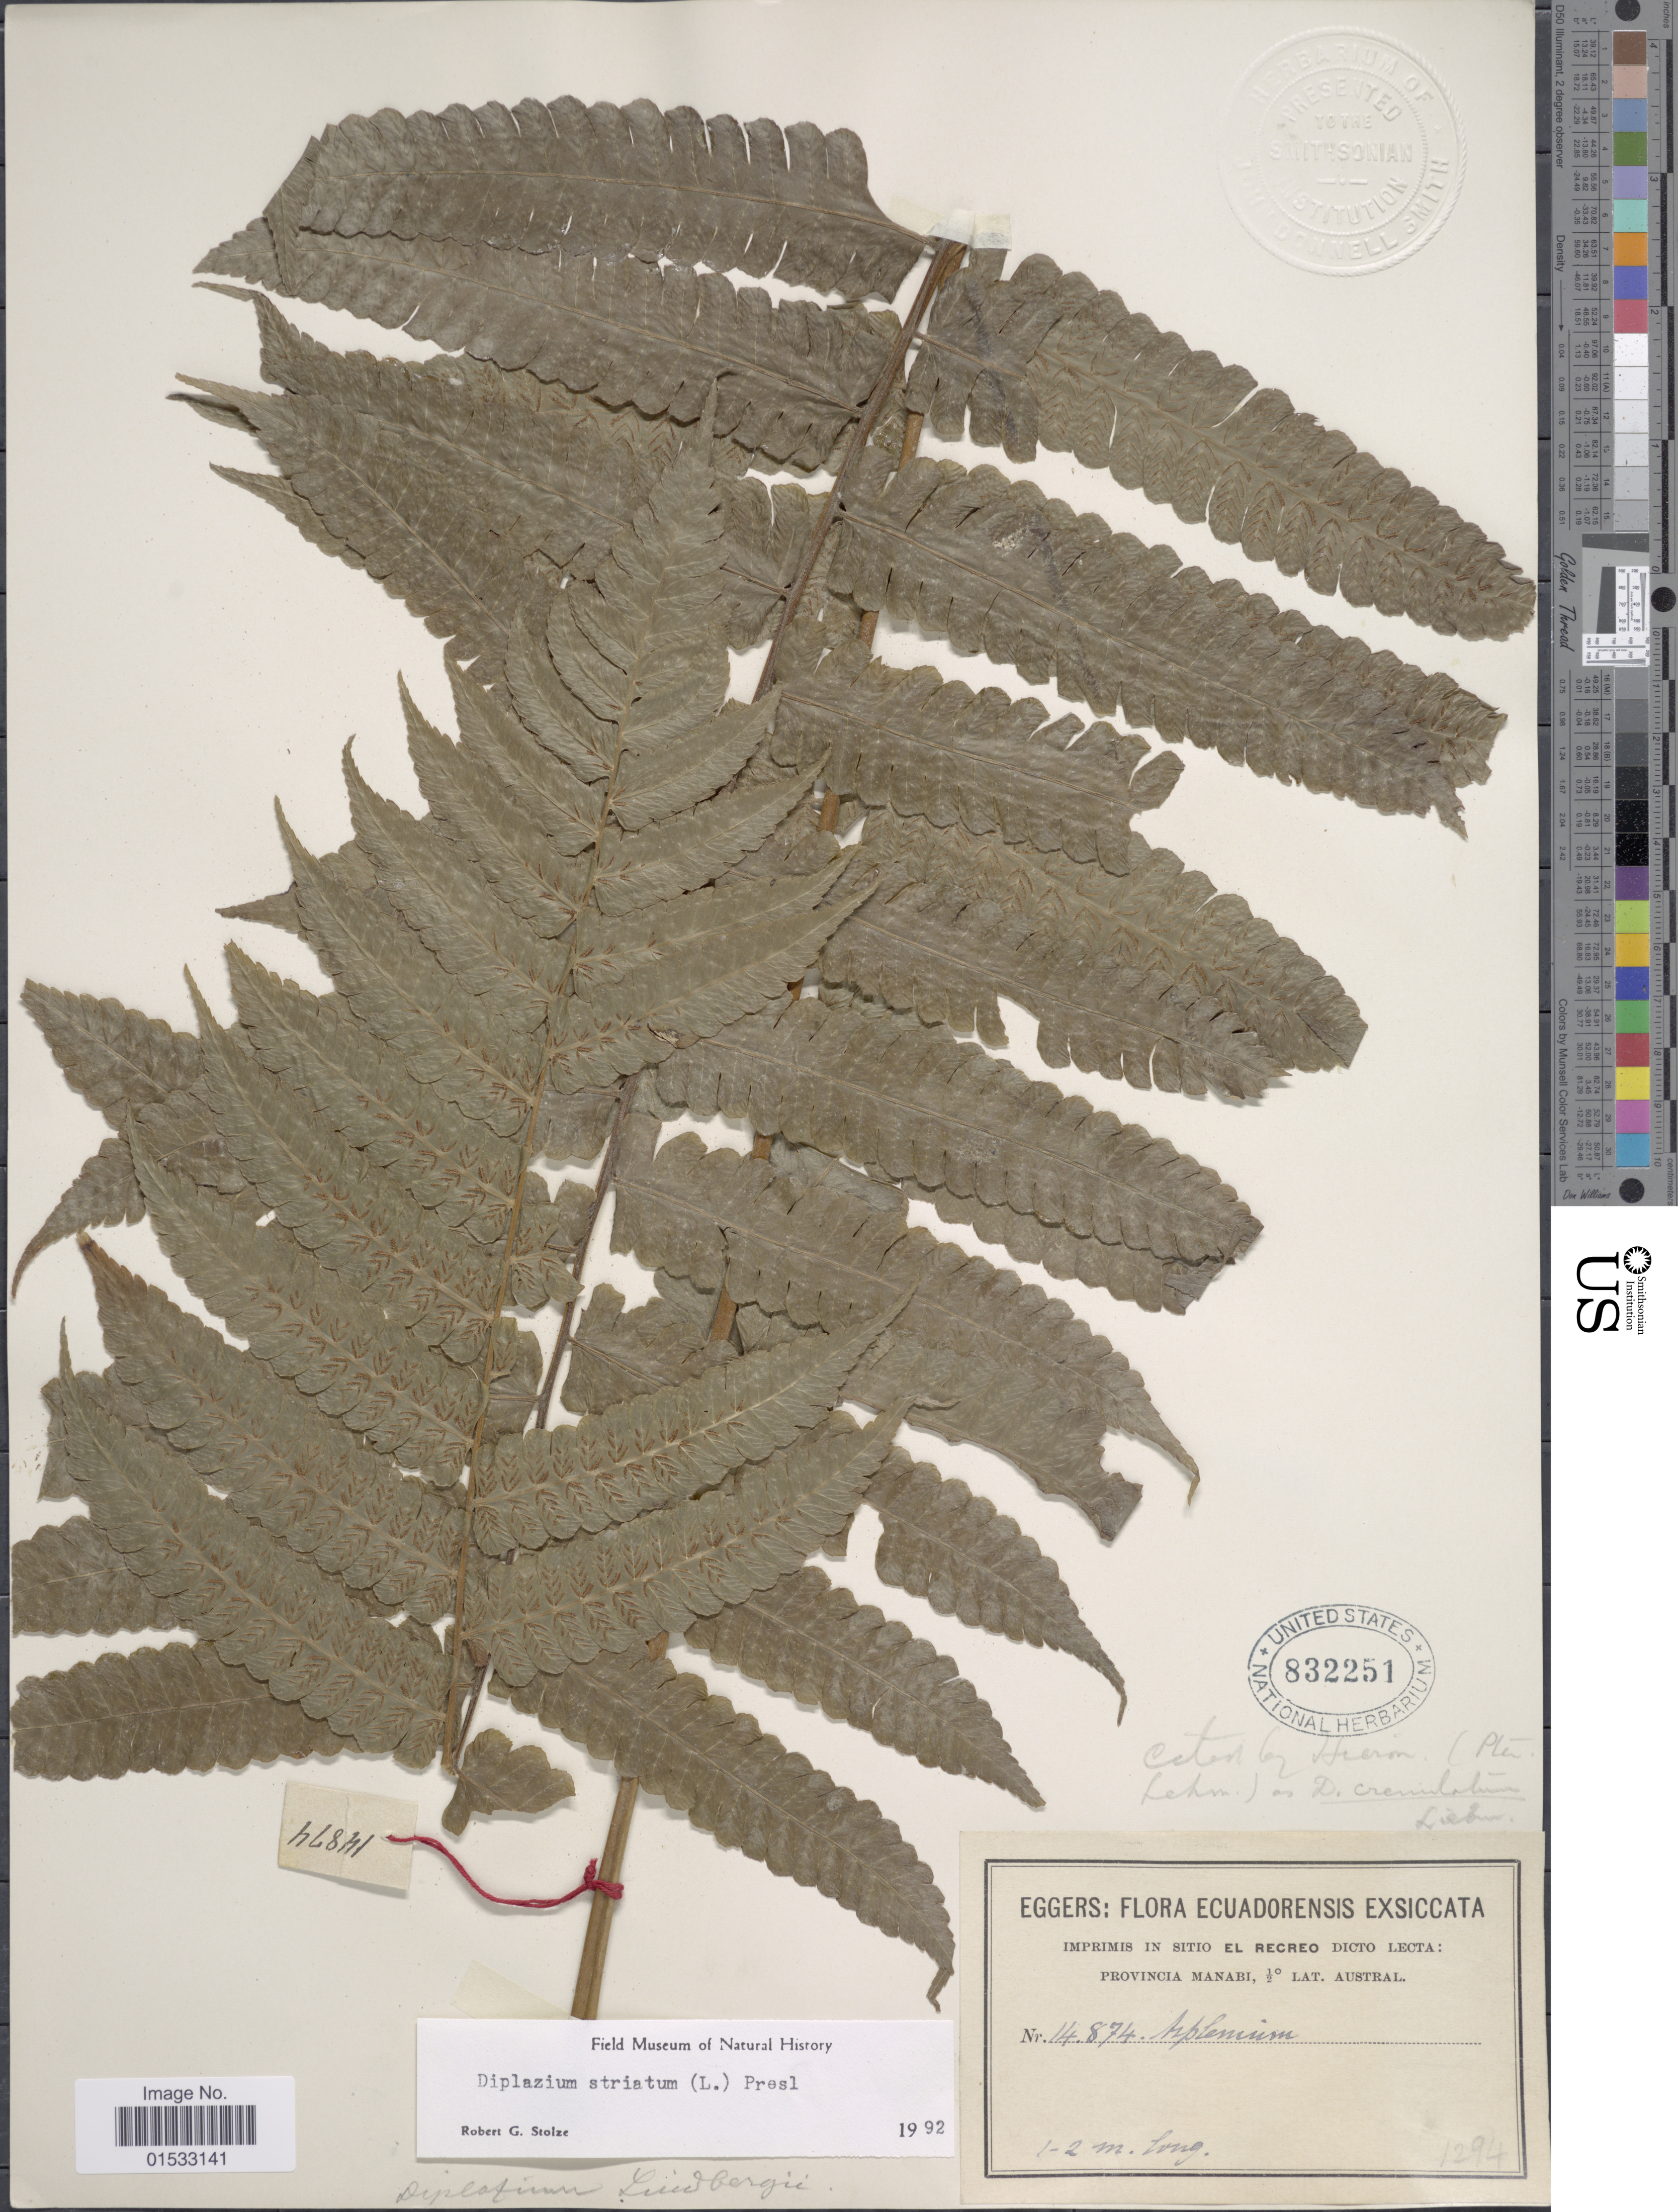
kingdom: Plantae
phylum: Tracheophyta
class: Polypodiopsida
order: Polypodiales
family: Athyriaceae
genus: Diplazium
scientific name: Diplazium striatum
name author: (L.) C. Presl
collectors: -. Eggers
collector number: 14874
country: Ecuador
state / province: Manabí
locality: Imprimis in Sitio El Recreo Dicto Lecta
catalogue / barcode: US 832251